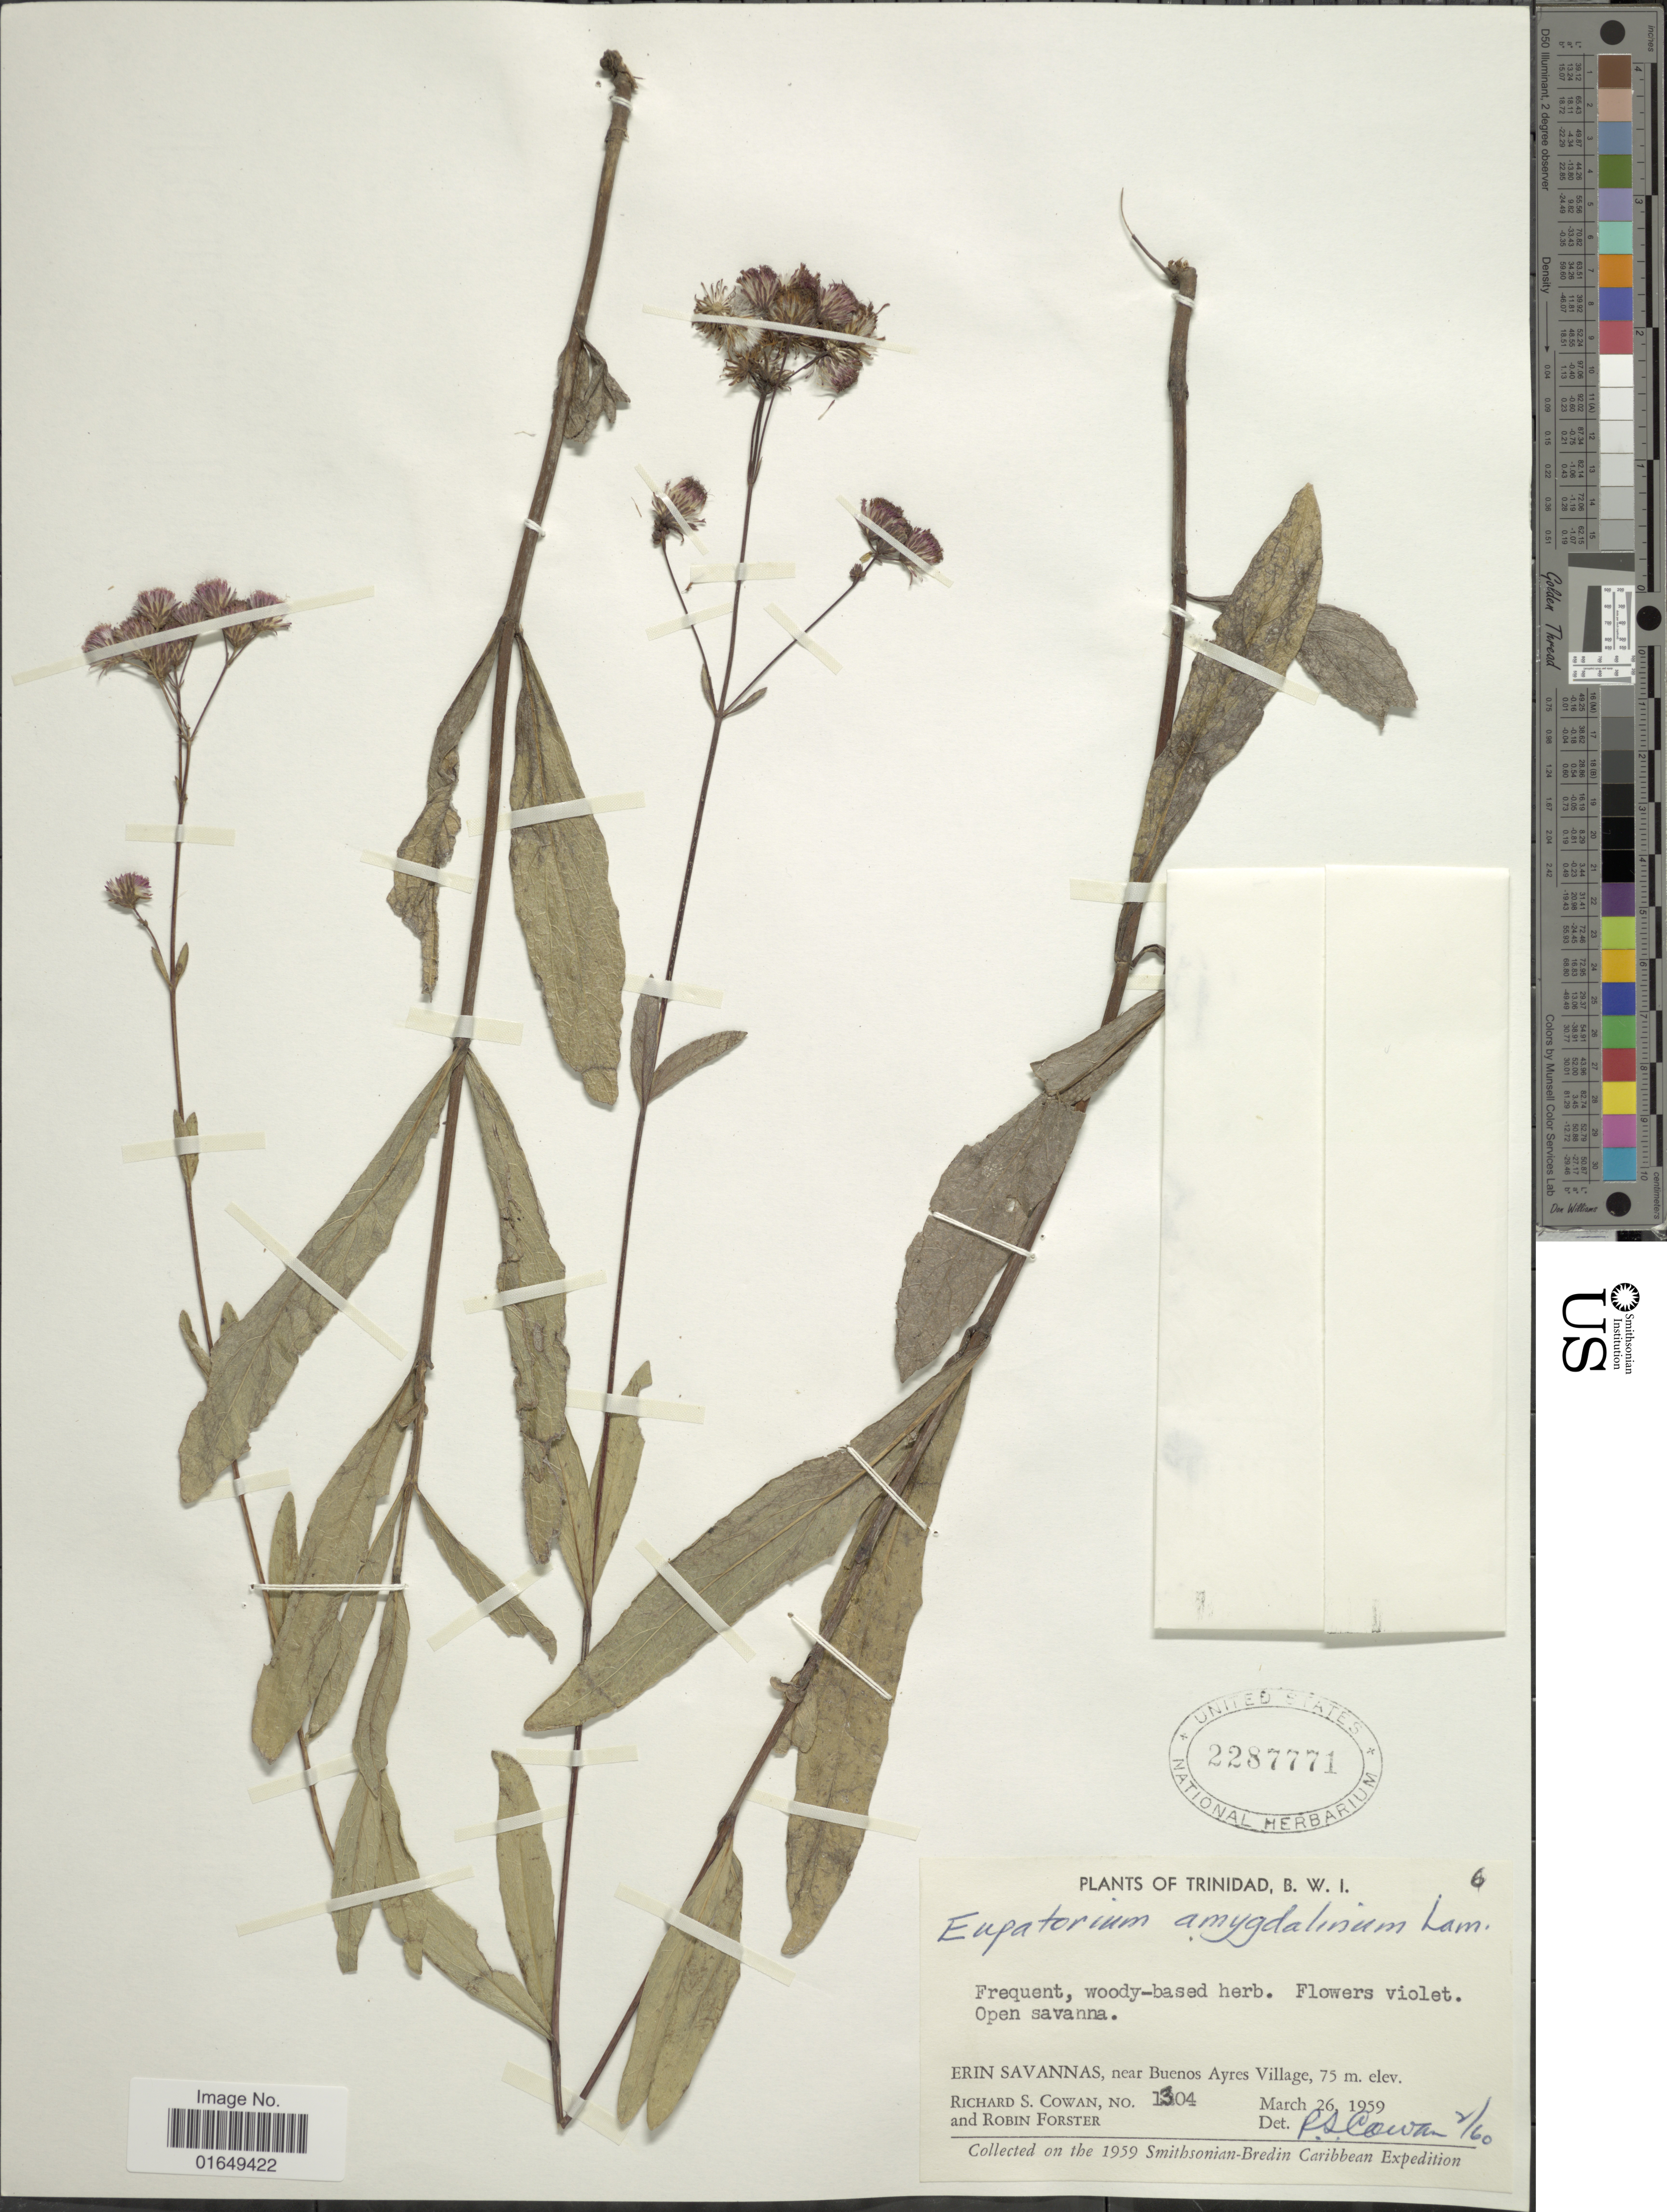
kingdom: Plantae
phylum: Tracheophyta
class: Magnoliopsida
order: Asterales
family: Asteraceae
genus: Ayapana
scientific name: Ayapana amygdalina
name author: (Lam.) R.M. King & H. Rob.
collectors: R. S. Cowan & R. Forster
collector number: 1304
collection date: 1959-03-26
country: Trinidad and Tobago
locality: Trinidad, B.W.I., Erin Savannas, near Buenos Ayres Village.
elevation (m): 75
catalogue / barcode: US 2287771